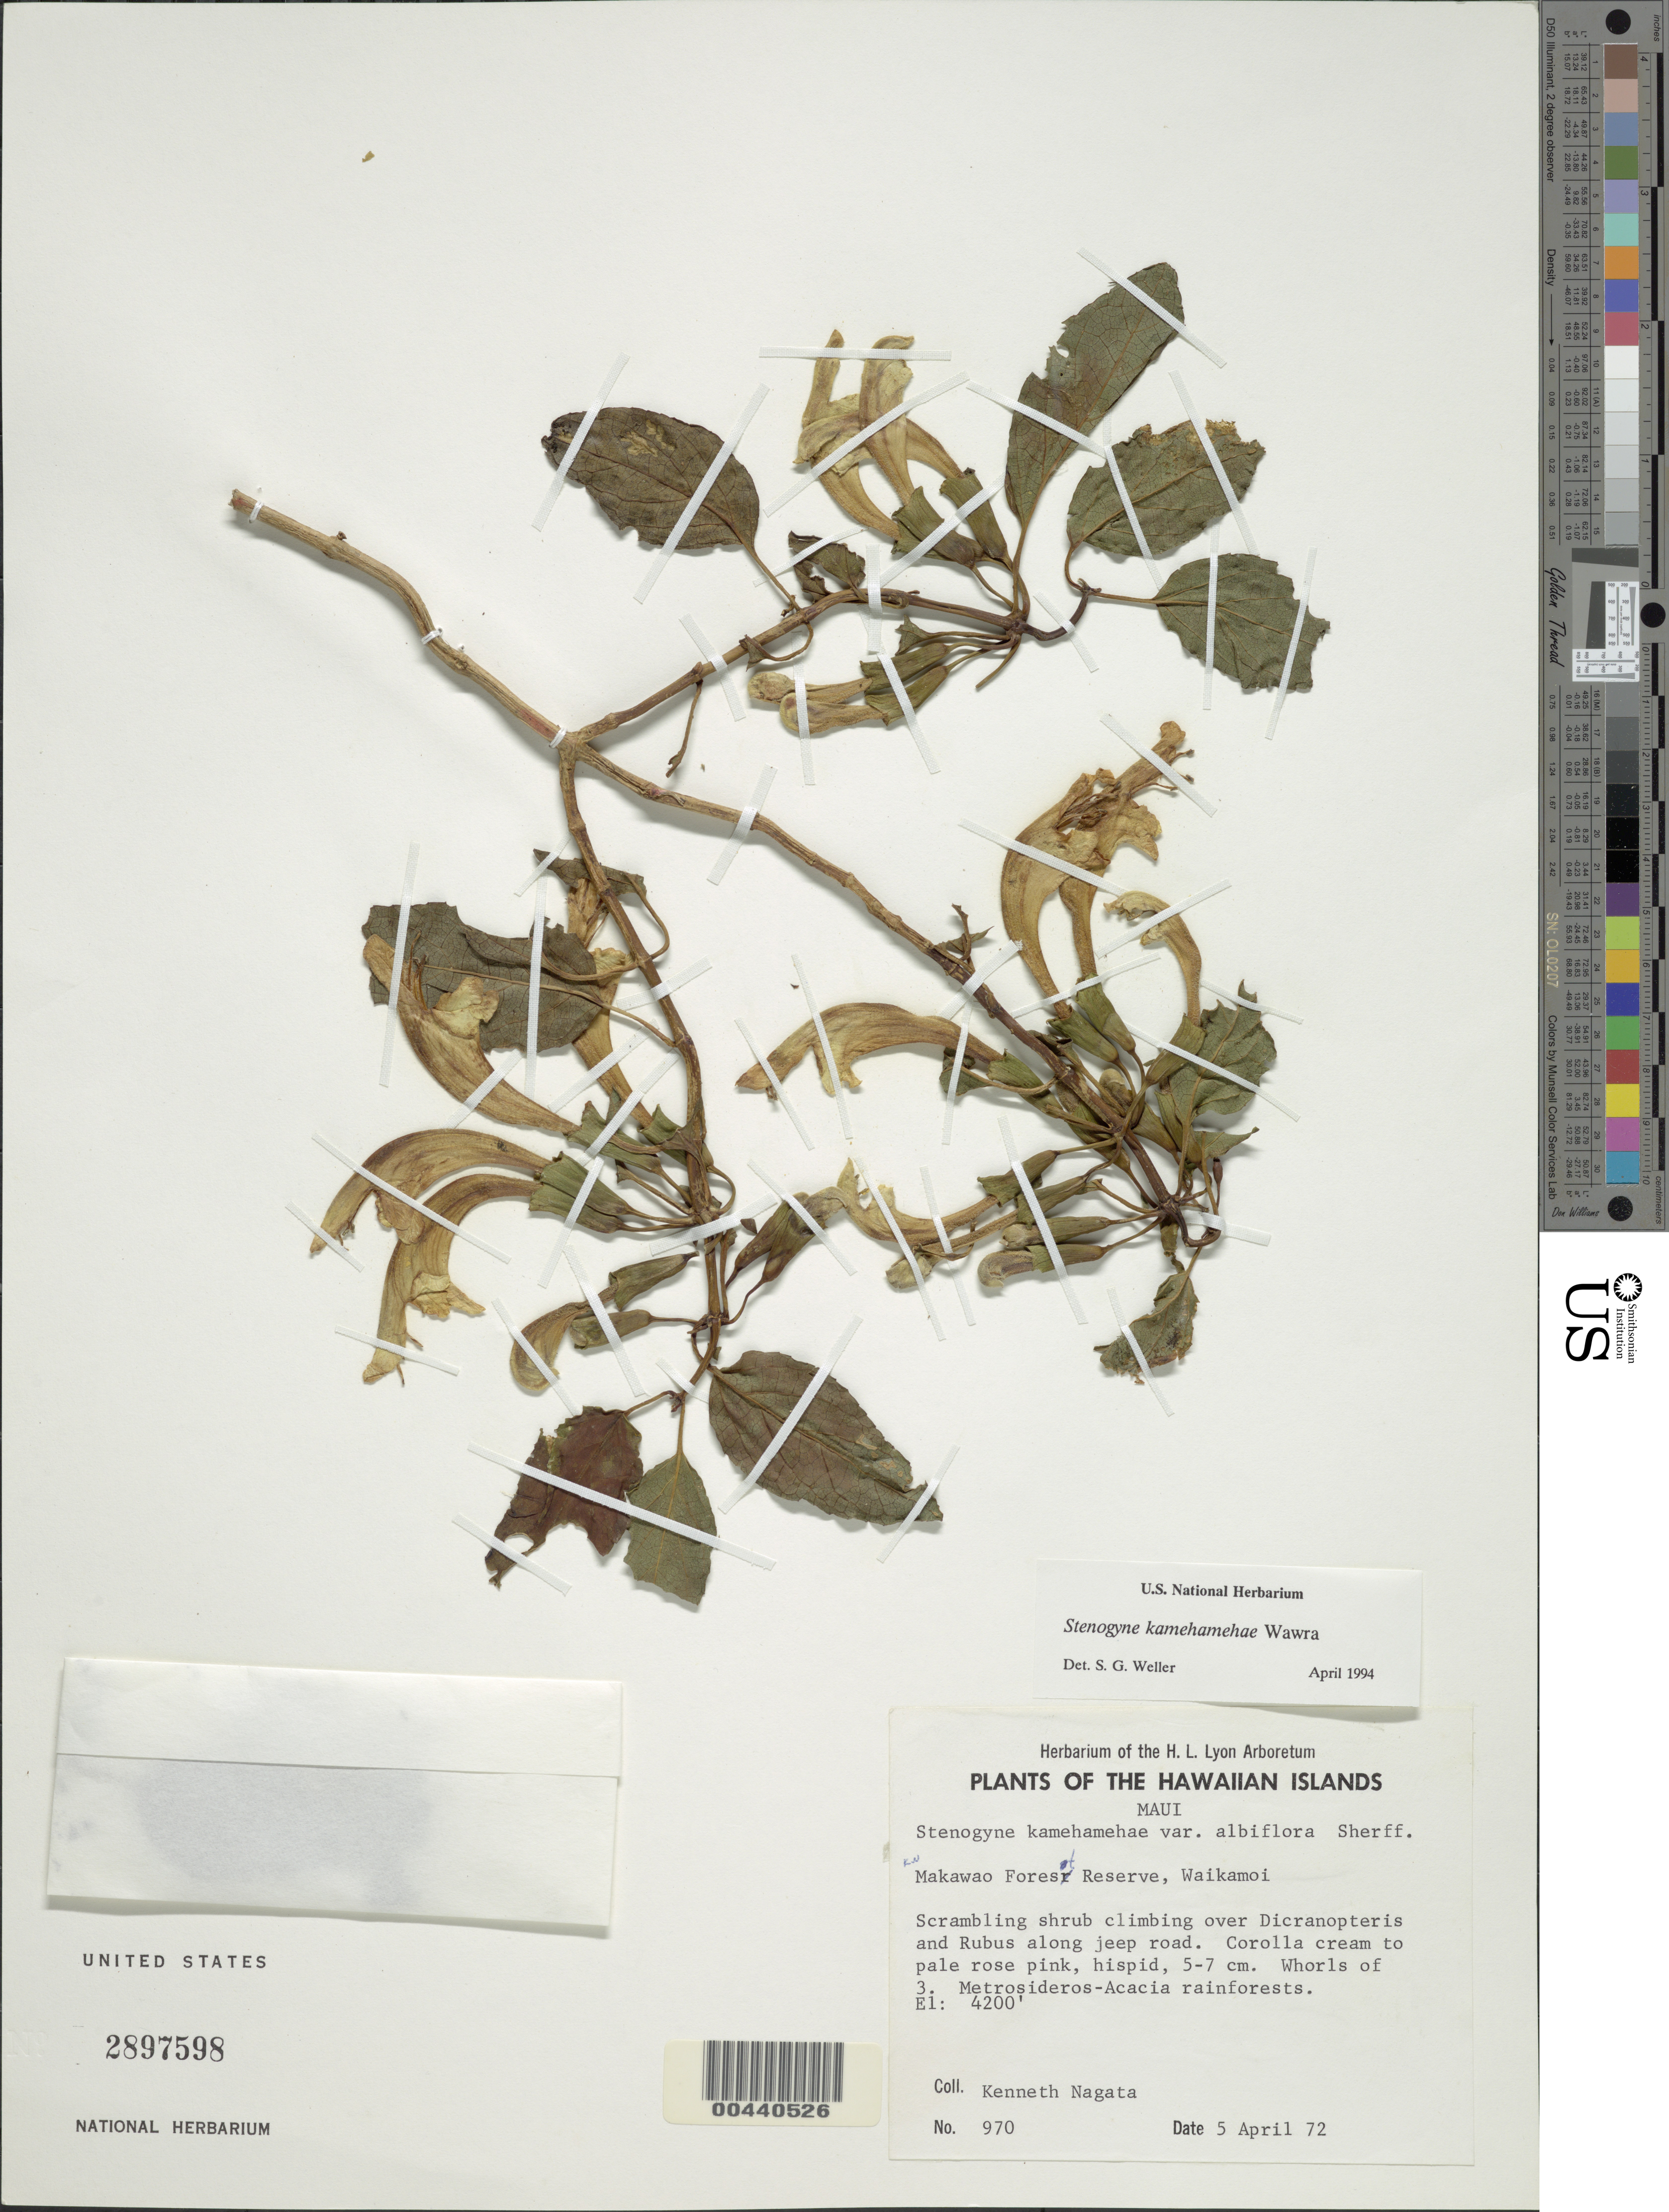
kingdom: Plantae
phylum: Tracheophyta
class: Magnoliopsida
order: Lamiales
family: Lamiaceae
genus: Stenogyne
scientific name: Stenogyne kamehamehae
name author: Wawra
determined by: Weller, Stephen G., (UNITED STATES)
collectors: K. Nagata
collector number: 970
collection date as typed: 5 Apr 1972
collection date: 1972-04-05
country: United States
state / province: Hawaii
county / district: Maui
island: Maui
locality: Makawao Forest Reserve, Waikamoi, along jeep road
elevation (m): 1280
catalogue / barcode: US 2897598